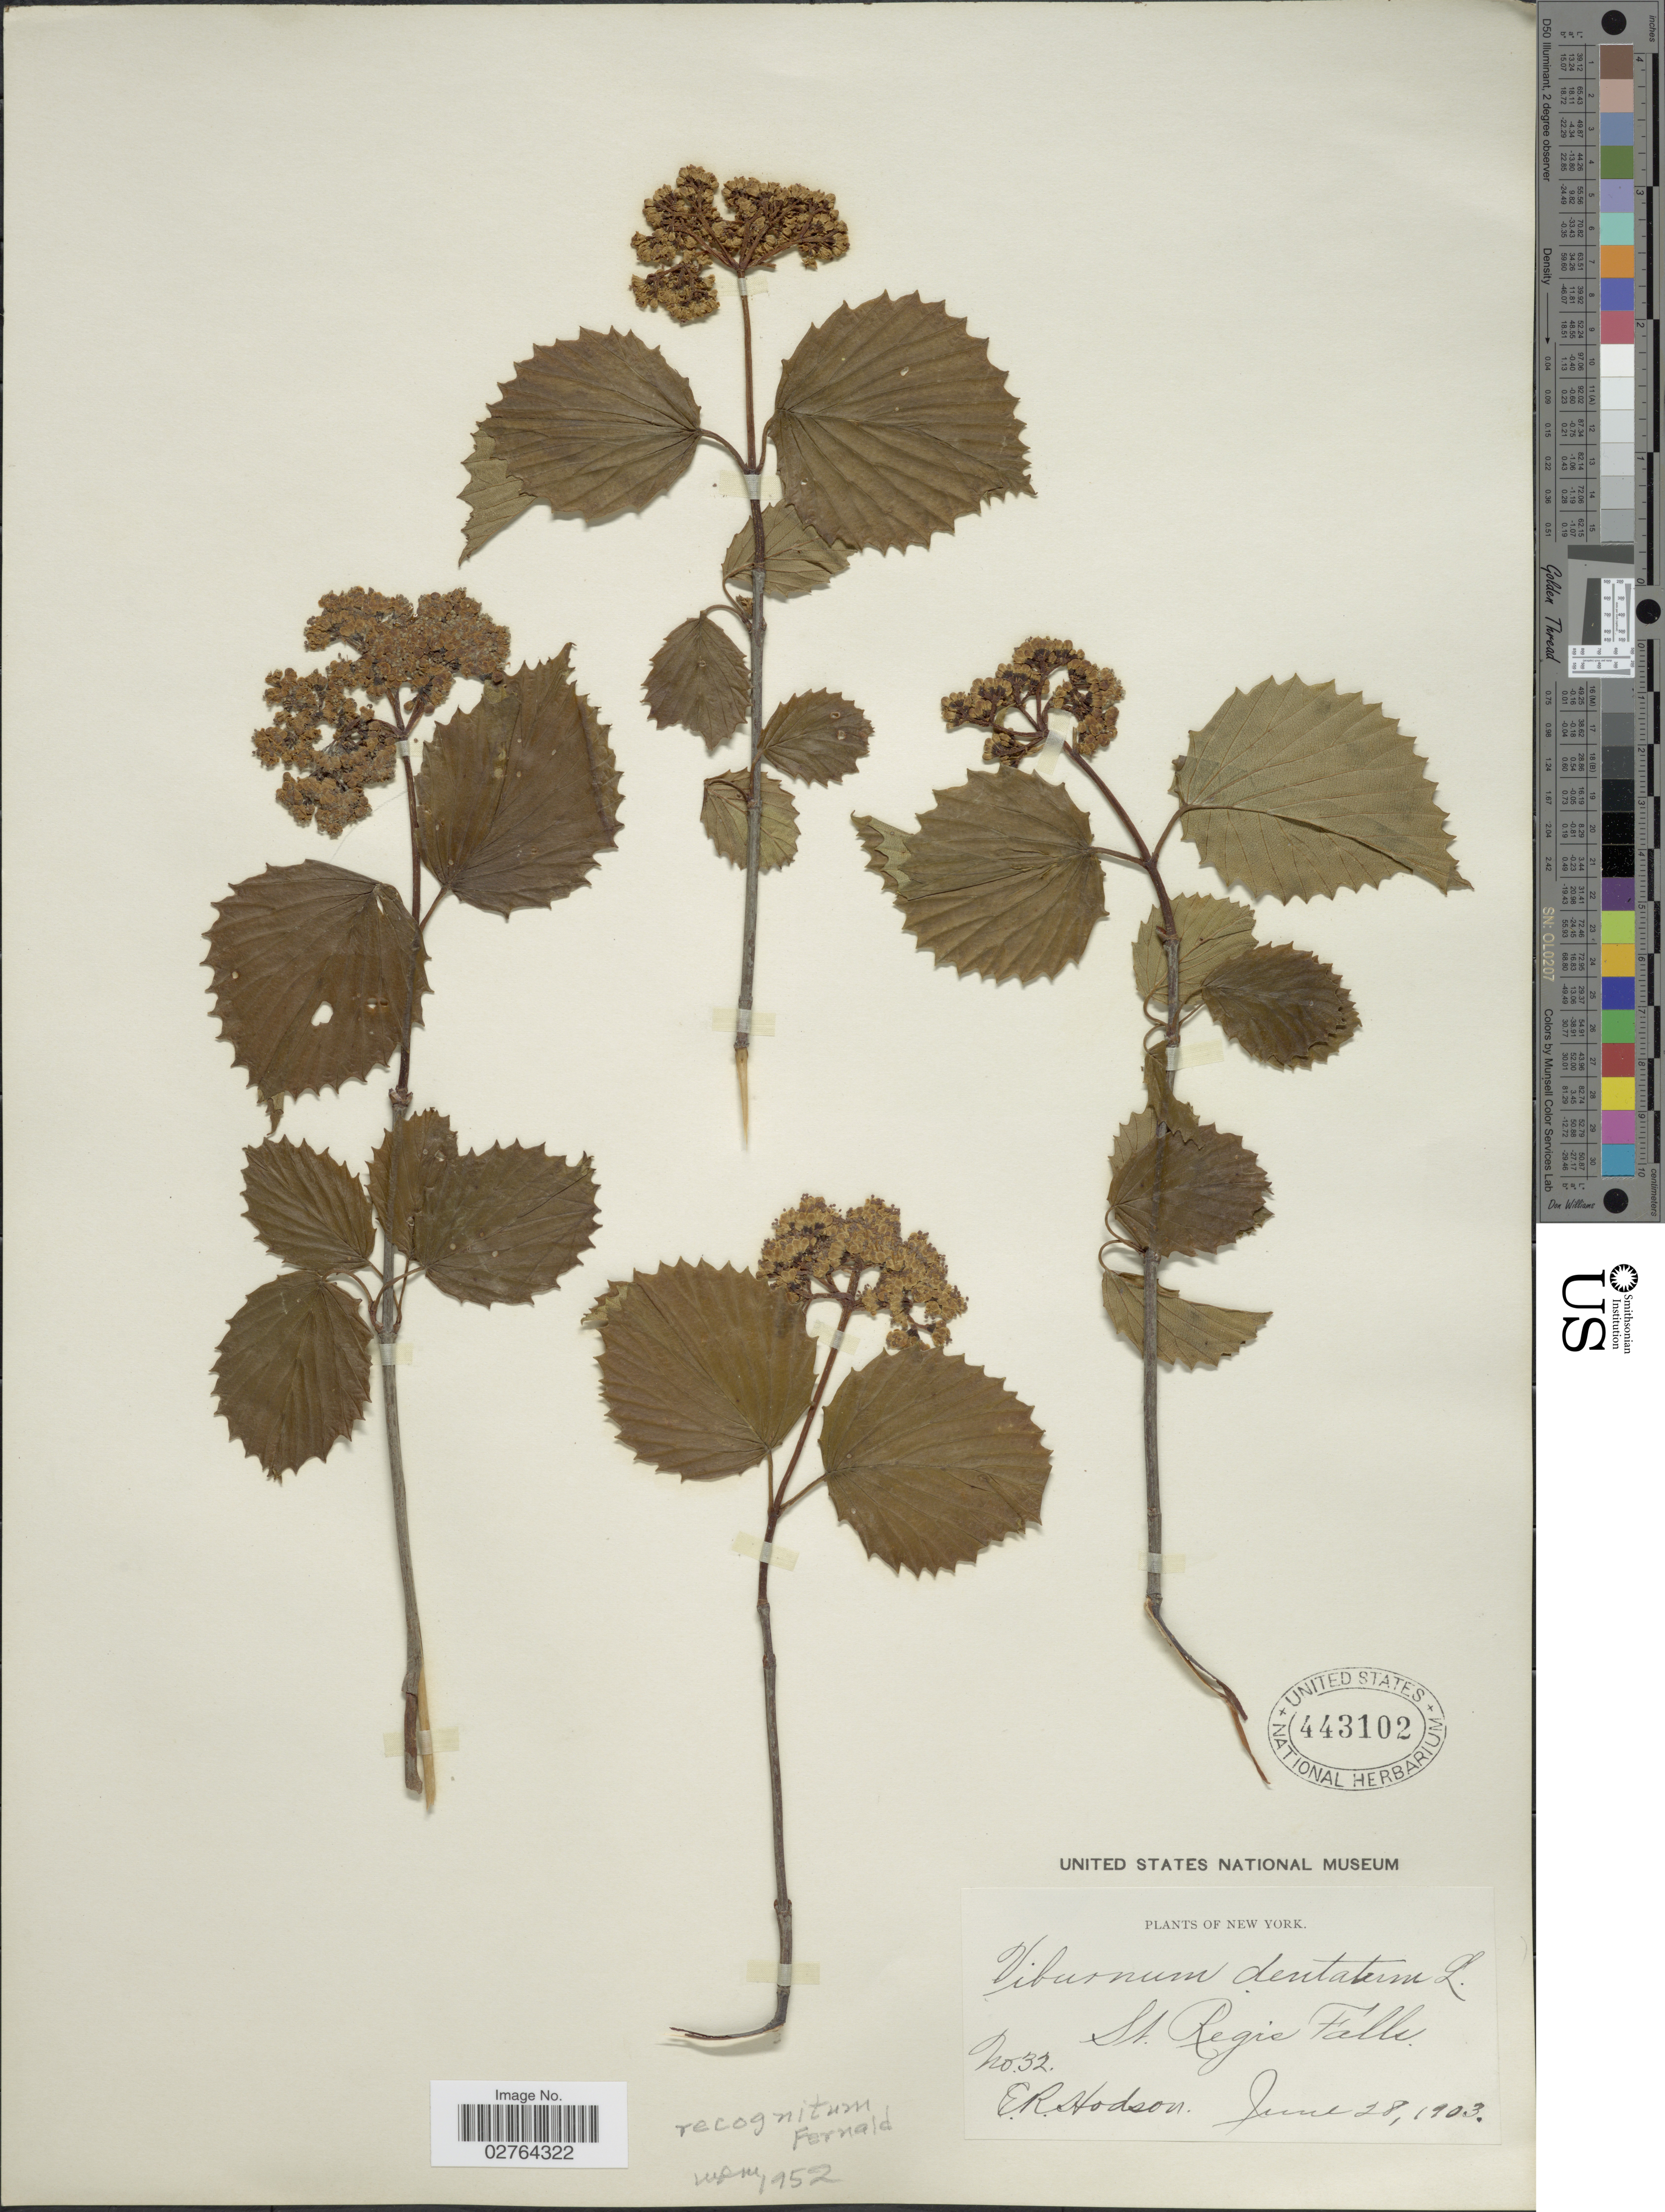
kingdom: Plantae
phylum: Tracheophyta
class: Magnoliopsida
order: Dipsacales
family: Viburnaceae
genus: Viburnum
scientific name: Viburnum recognitum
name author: Fernald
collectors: E. Hodson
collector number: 32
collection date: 1903-06-28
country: United States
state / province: New York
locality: St. Regis Falls.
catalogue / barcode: US 443102